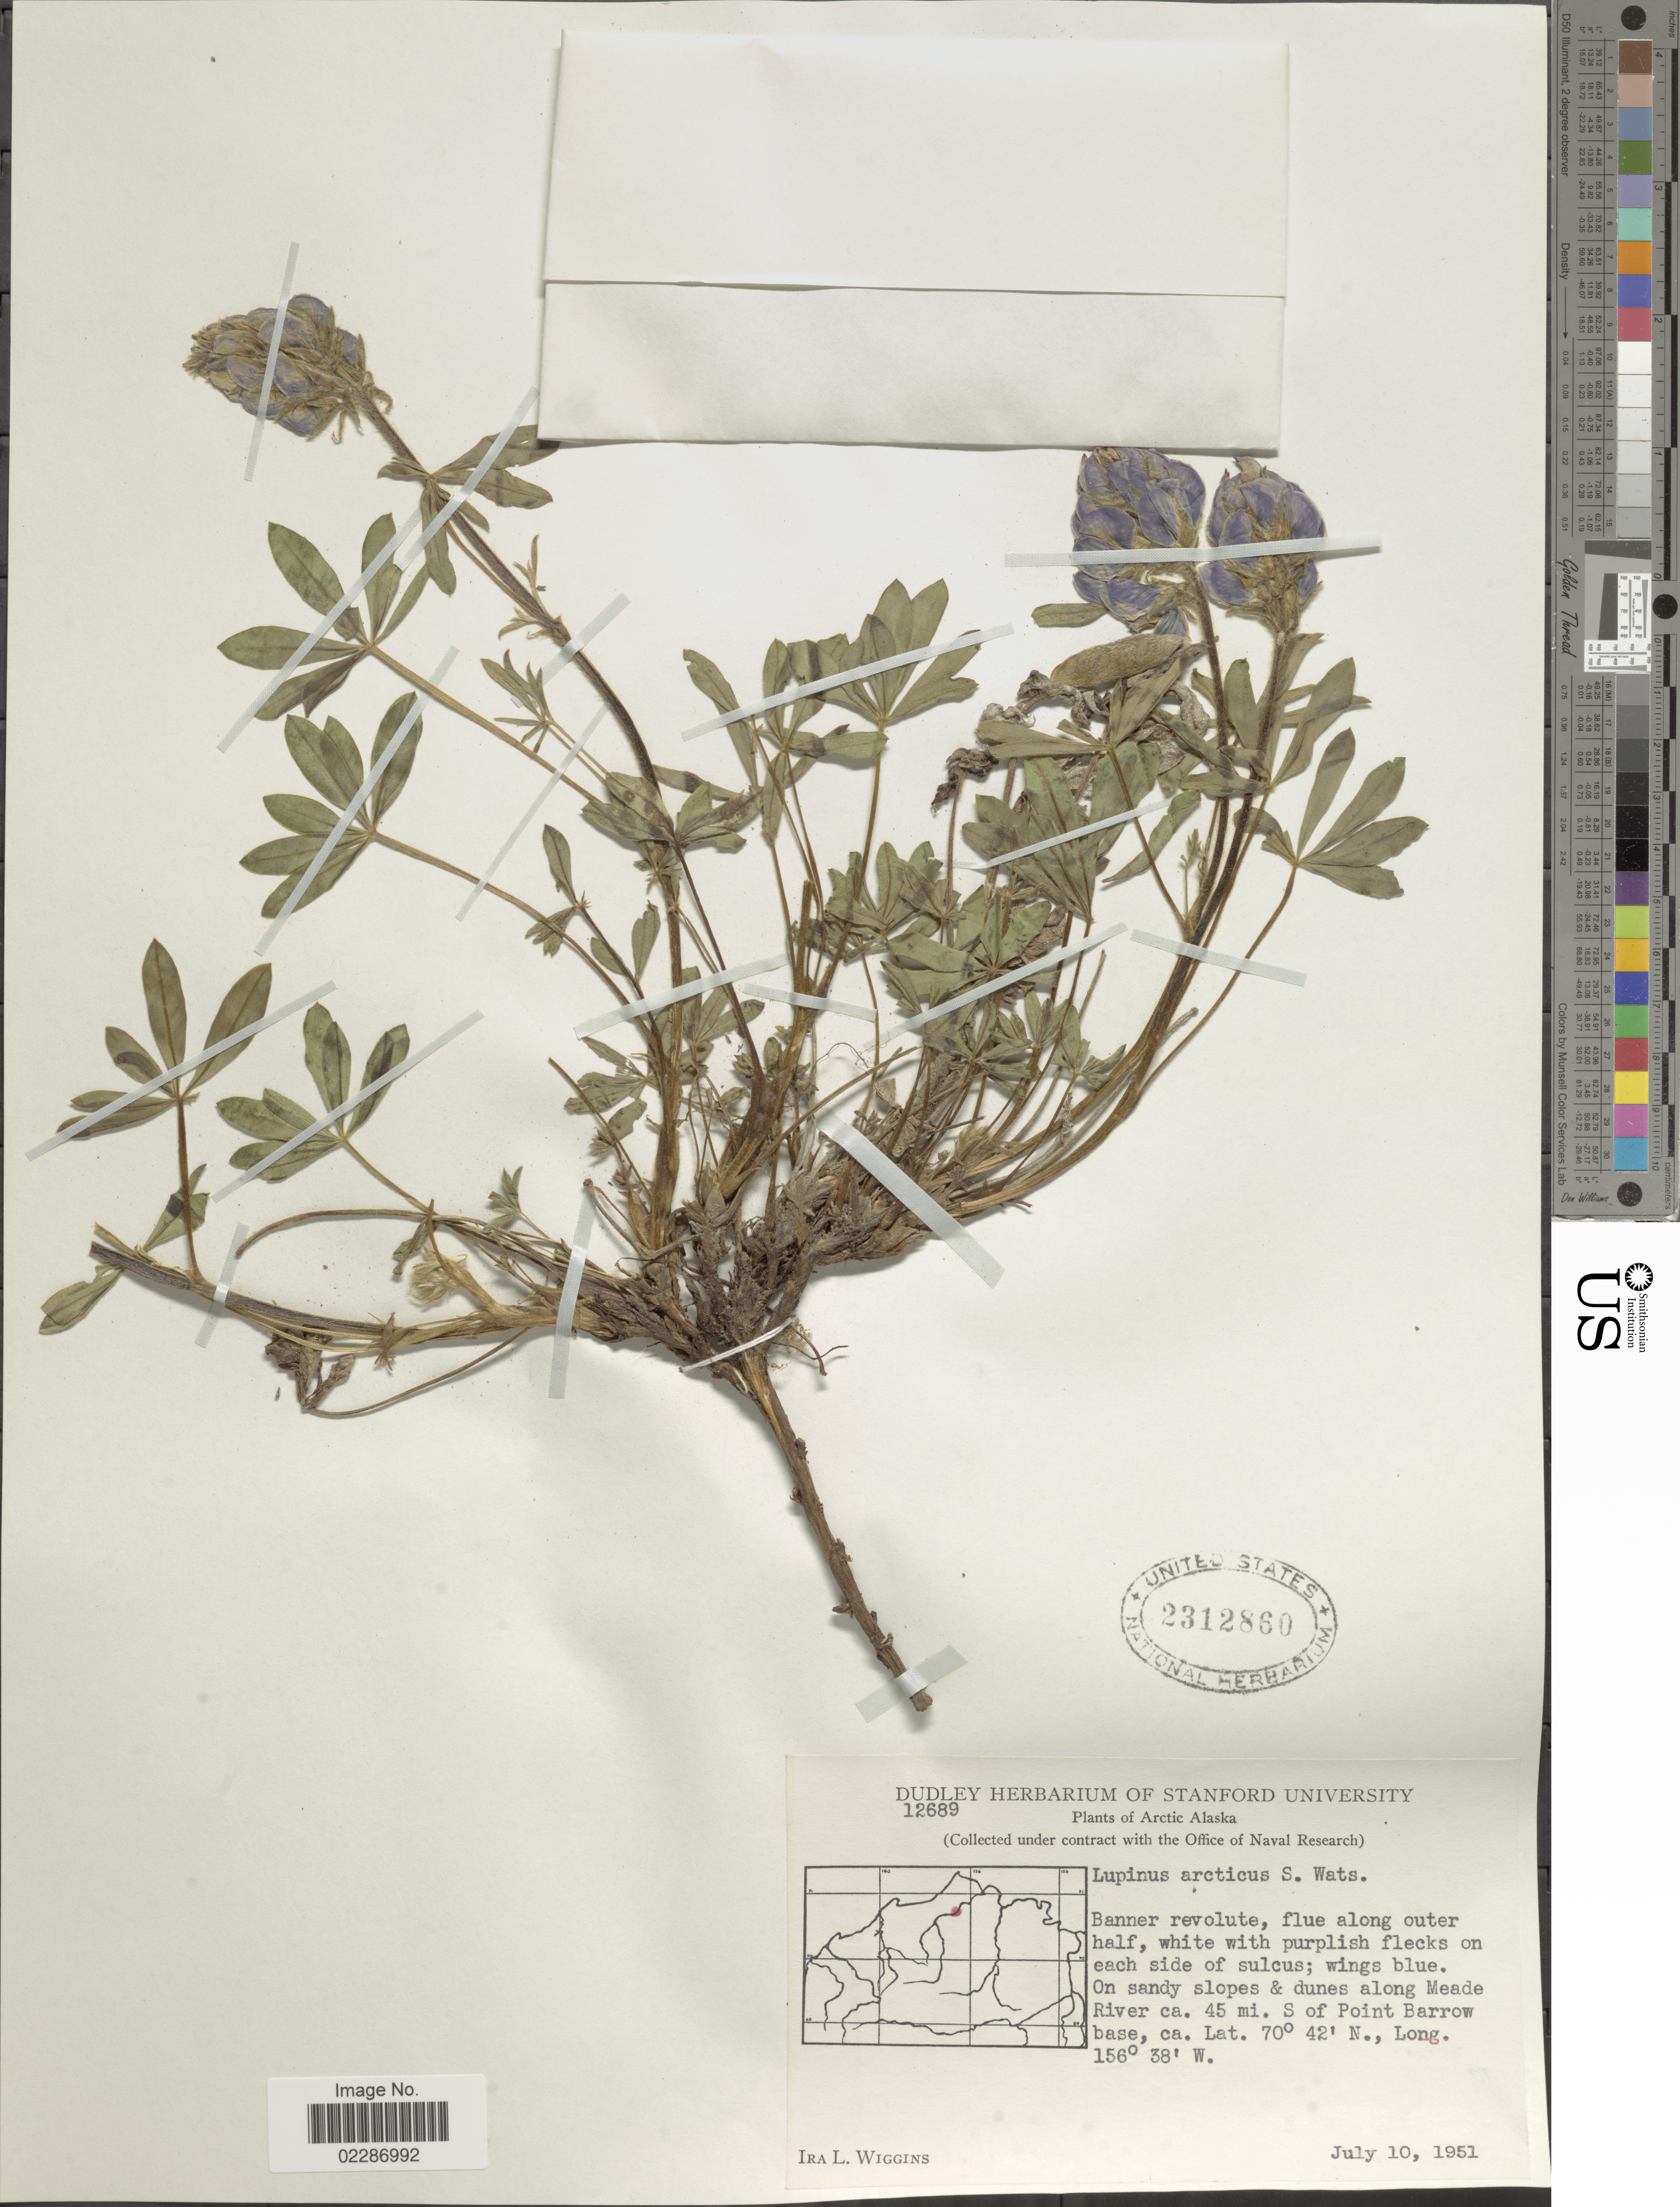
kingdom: Plantae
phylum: Tracheophyta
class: Magnoliopsida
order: Fabales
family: Fabaceae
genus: Lupinus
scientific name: Lupinus arcticus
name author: S. Watson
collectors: I. L. Wiggins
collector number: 12689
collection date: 1951-07-10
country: United States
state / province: Alaska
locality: Arctic Alaska, on sandy slopes & dunes along Meade River, ca. 45 mi. S of Point Barrow base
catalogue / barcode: US 2312860